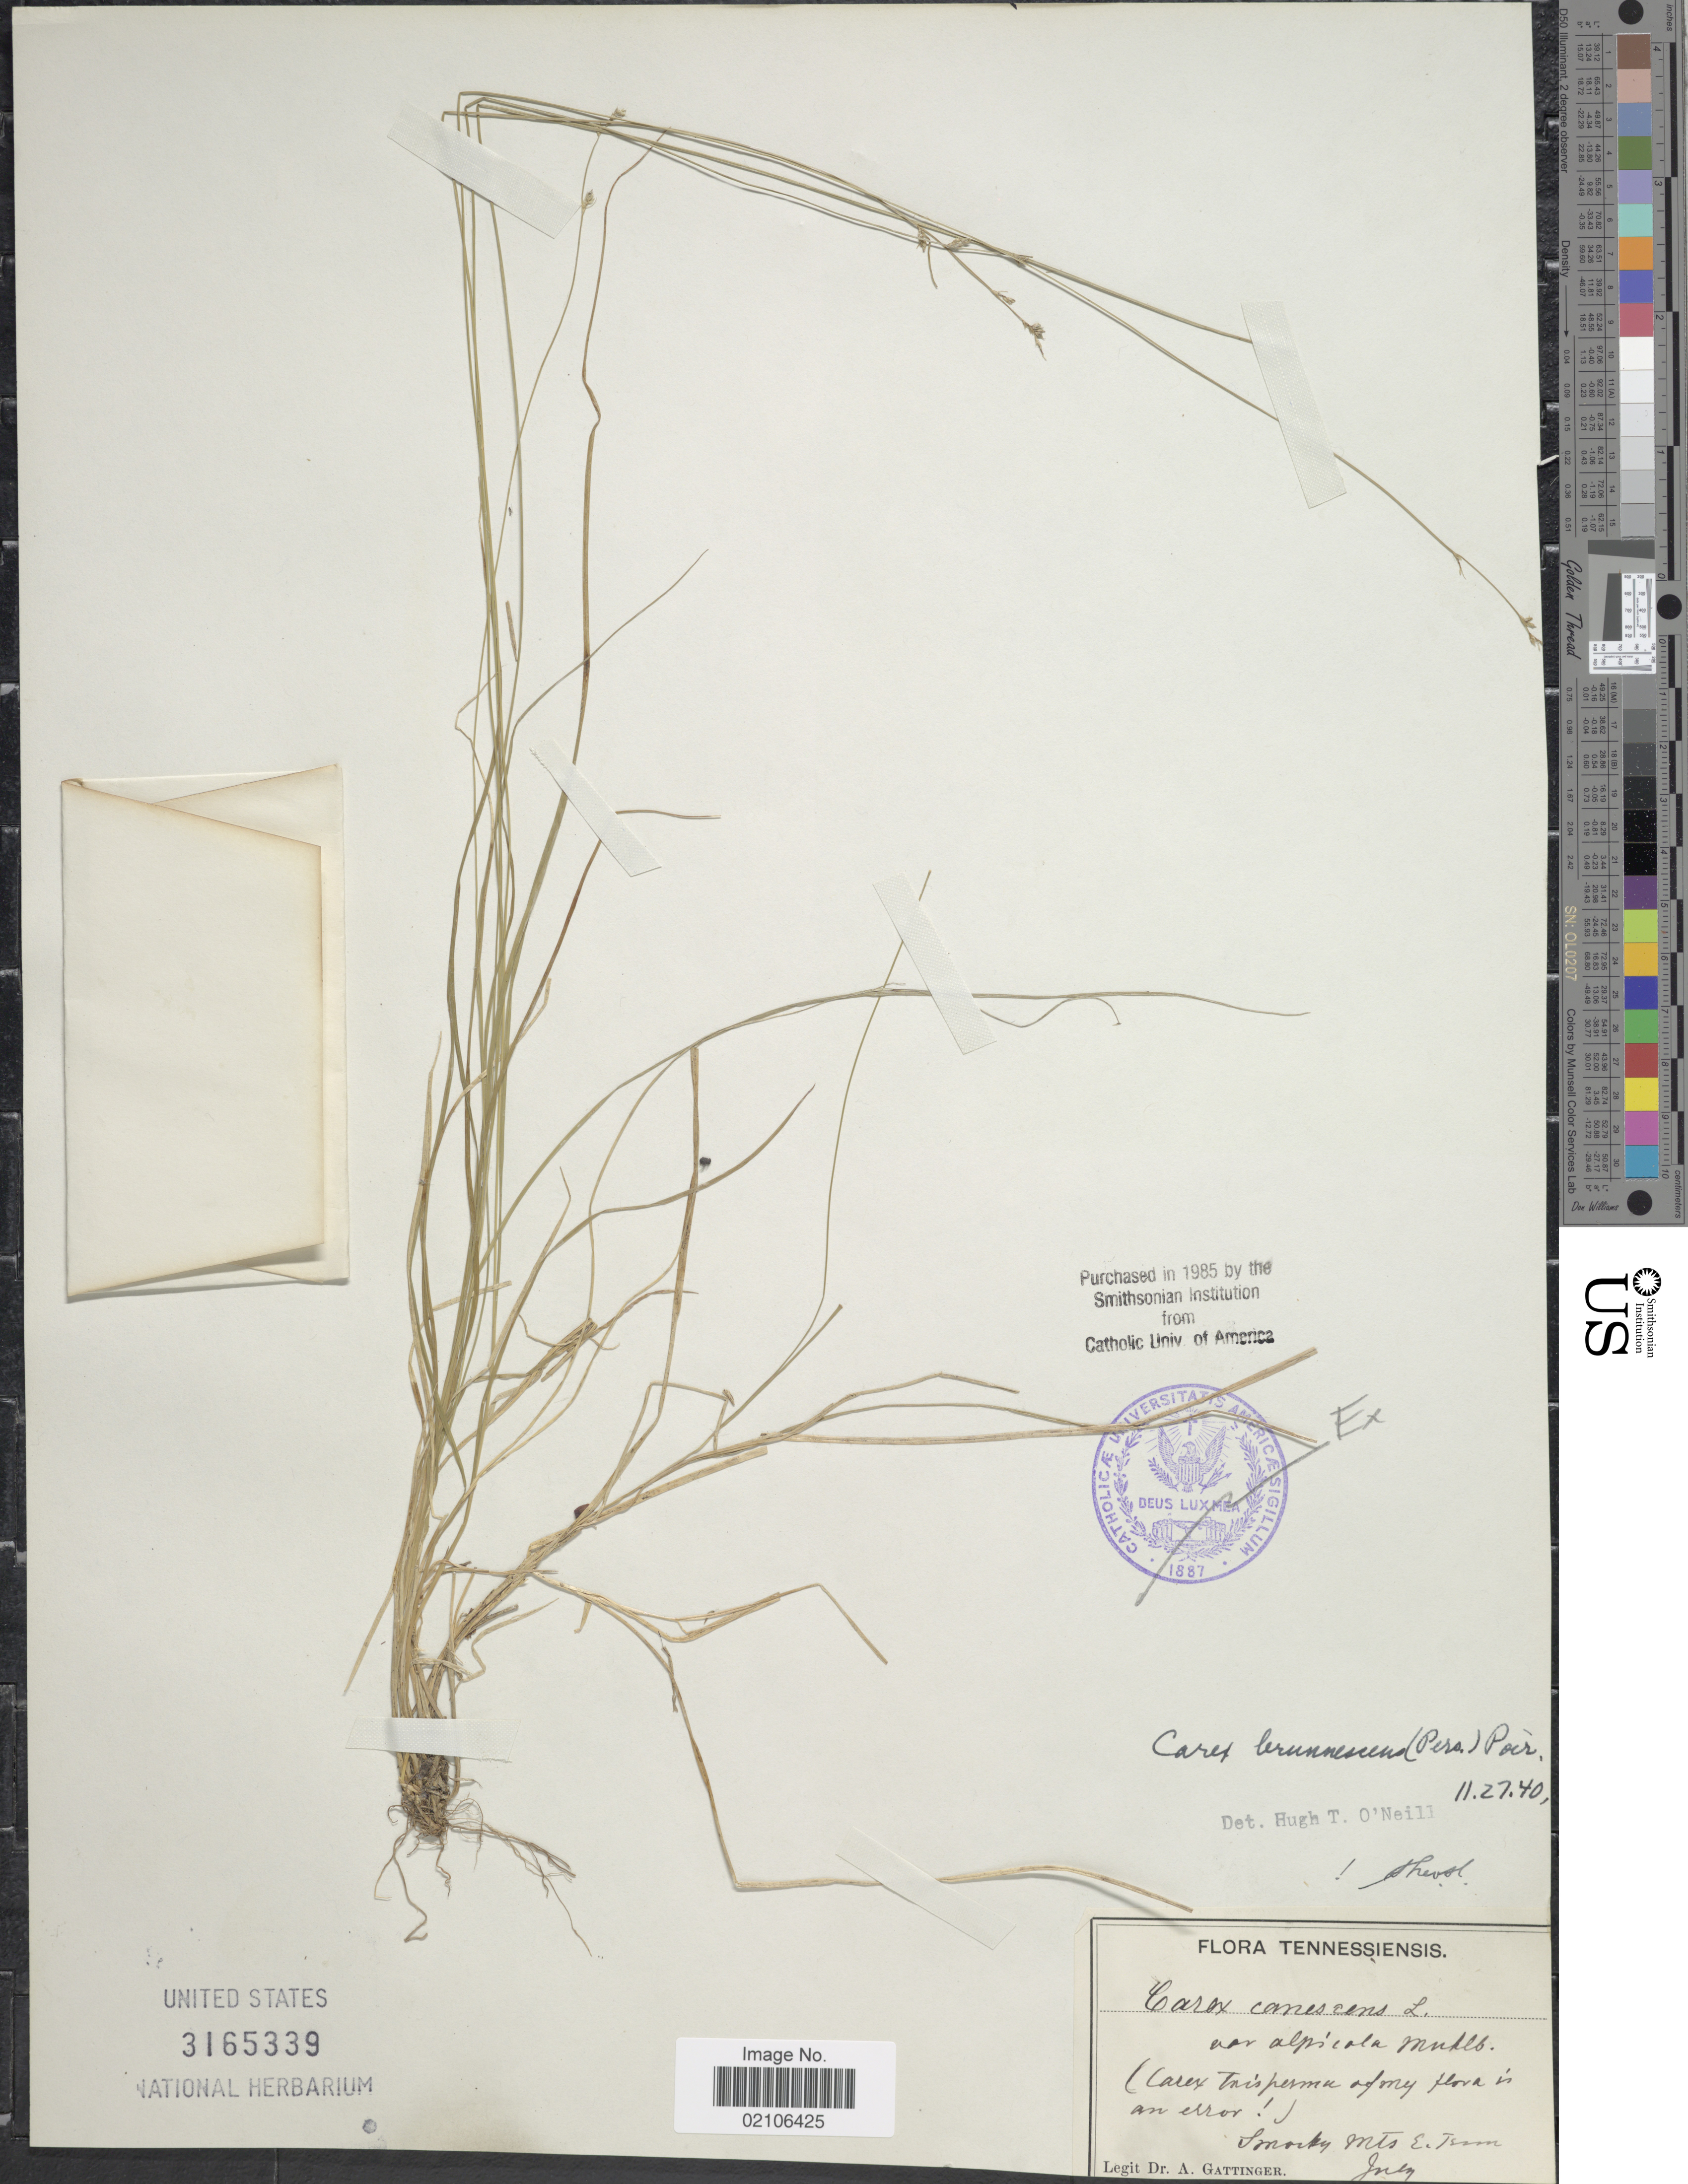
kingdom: Plantae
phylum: Tracheophyta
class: Liliopsida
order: Poales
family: Cyperaceae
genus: Carex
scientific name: Carex brunnescens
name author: (Pers.) Poir.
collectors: A. Gattinger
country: United States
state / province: Tennessee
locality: Smoky Mts. E. Tenn.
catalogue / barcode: US 3165339